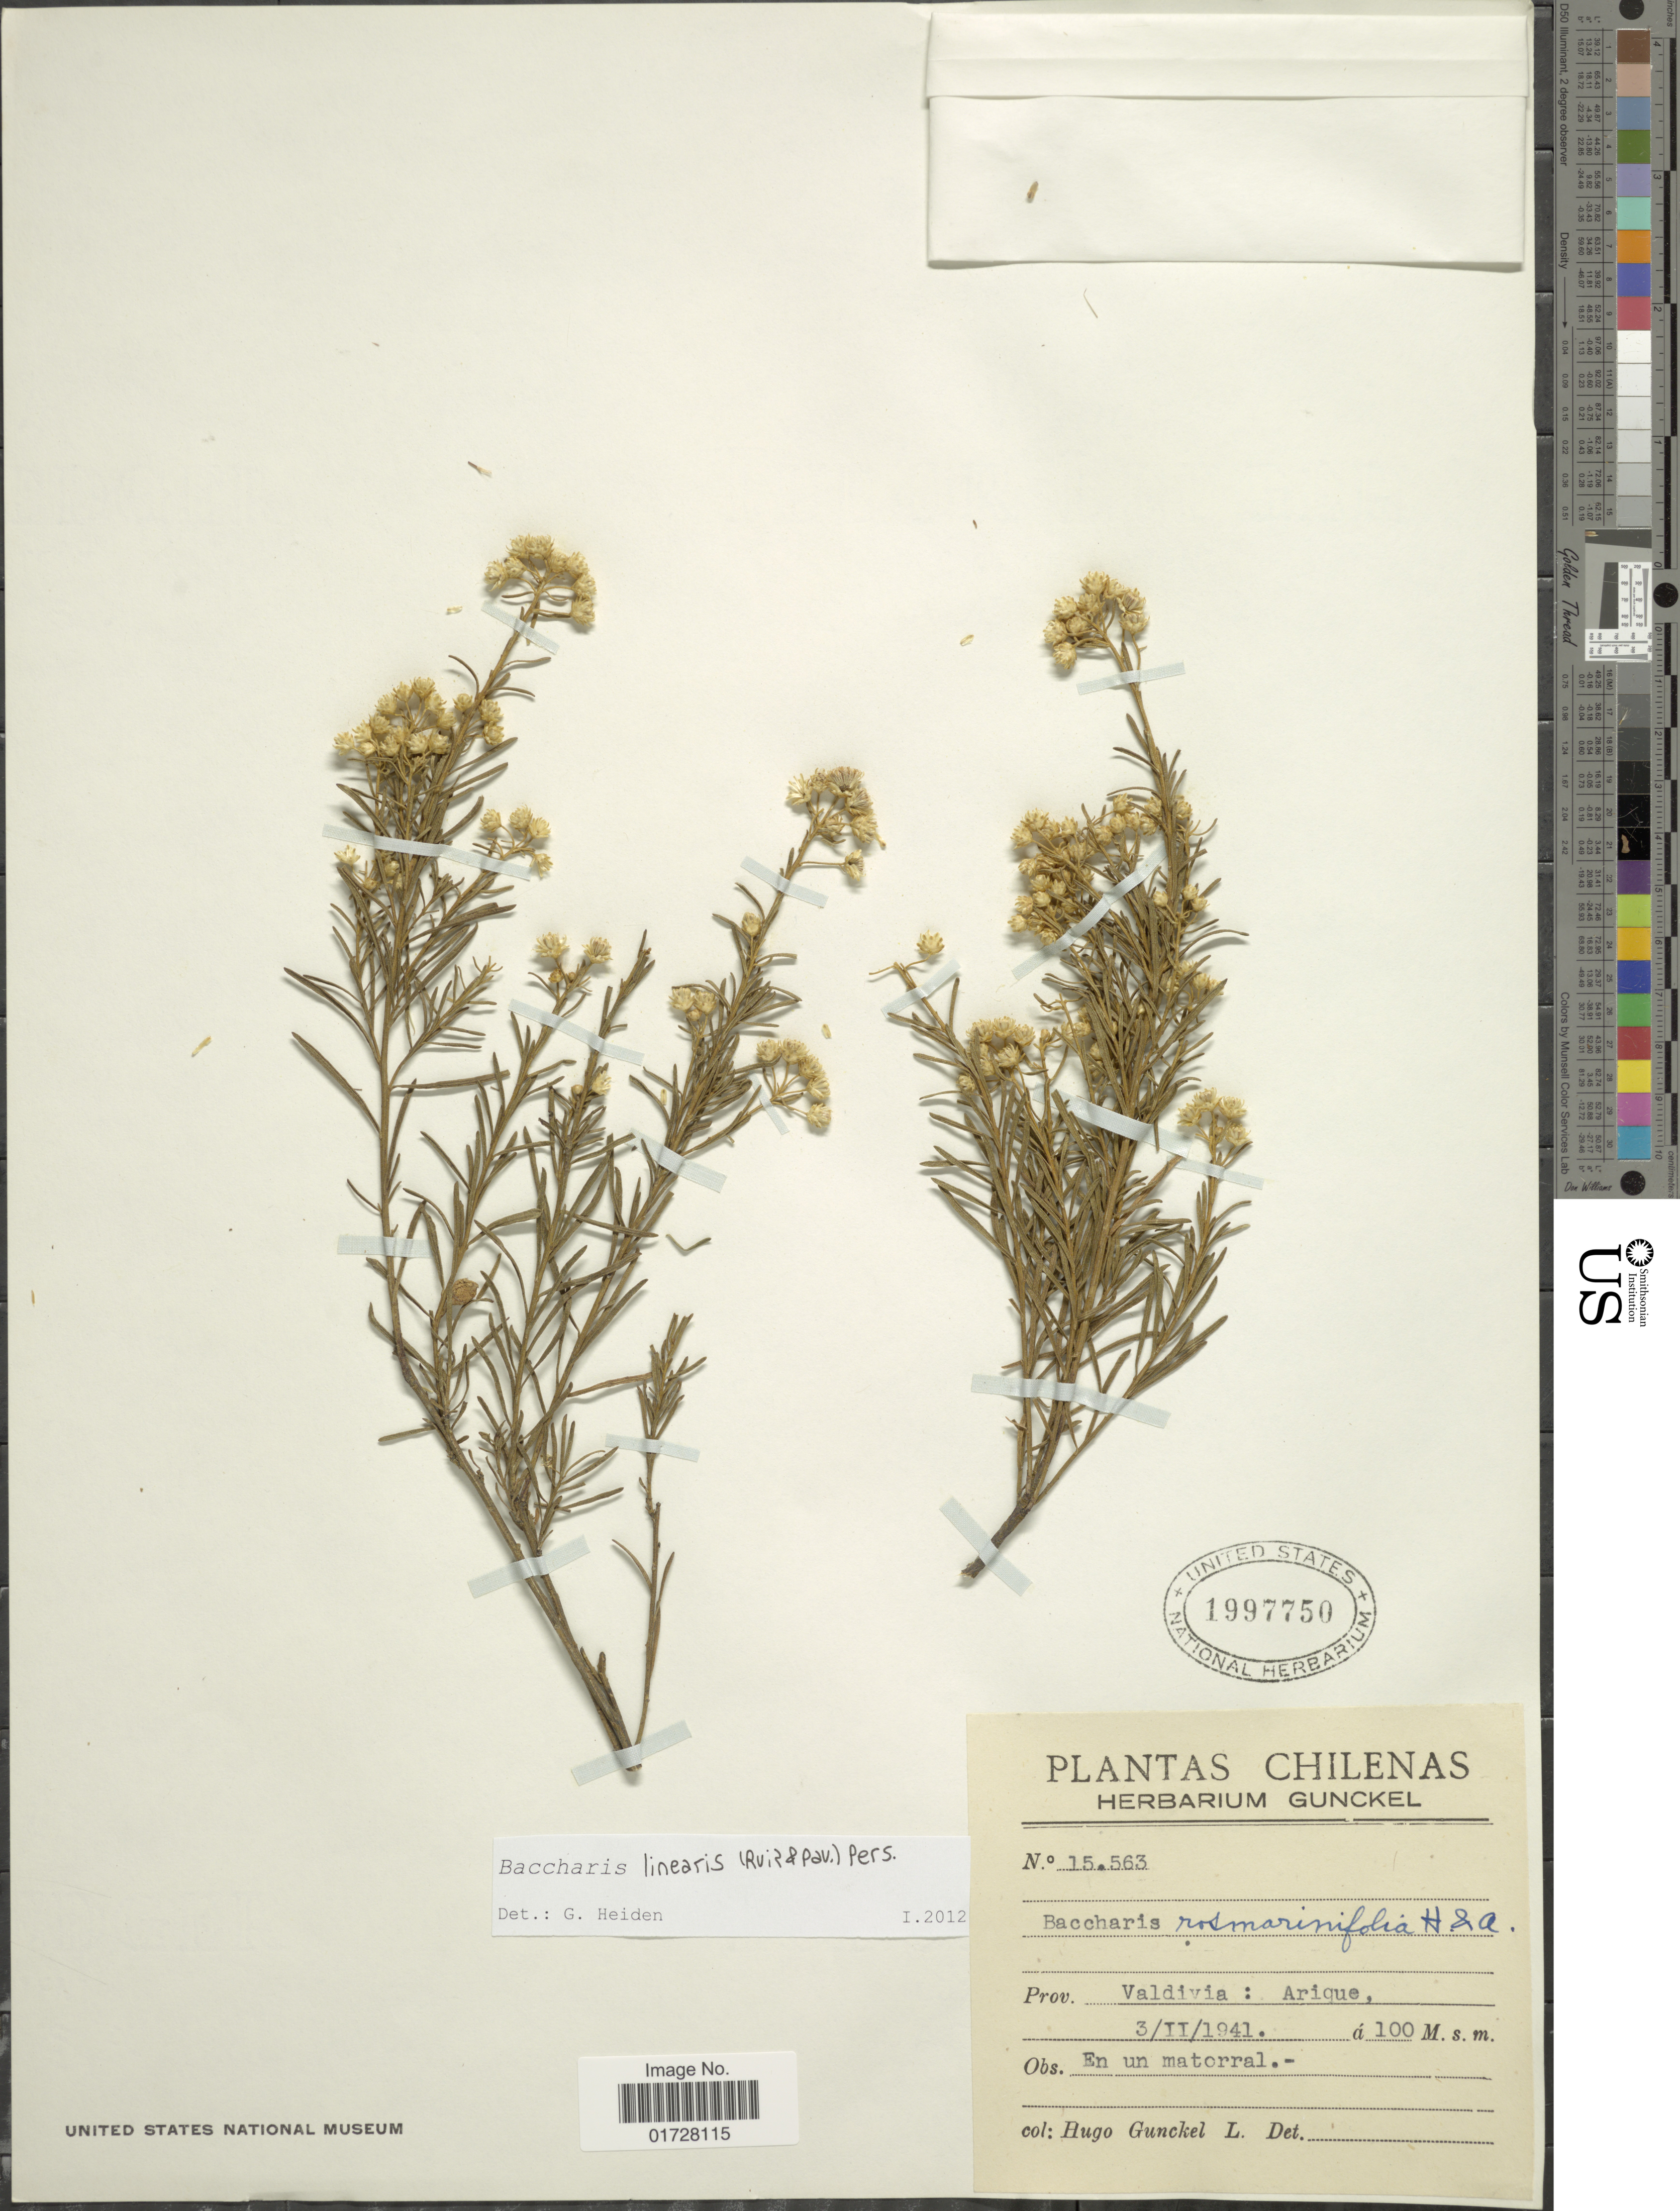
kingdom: Plantae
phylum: Tracheophyta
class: Magnoliopsida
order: Asterales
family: Asteraceae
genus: Baccharis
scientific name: Baccharis linearis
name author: (Ruiz & Pav.) Pers.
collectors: H. Gunckel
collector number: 15563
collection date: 1941-02-03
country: Chile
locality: Prov. Valdivia, Arique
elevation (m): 100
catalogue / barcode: US 1997750